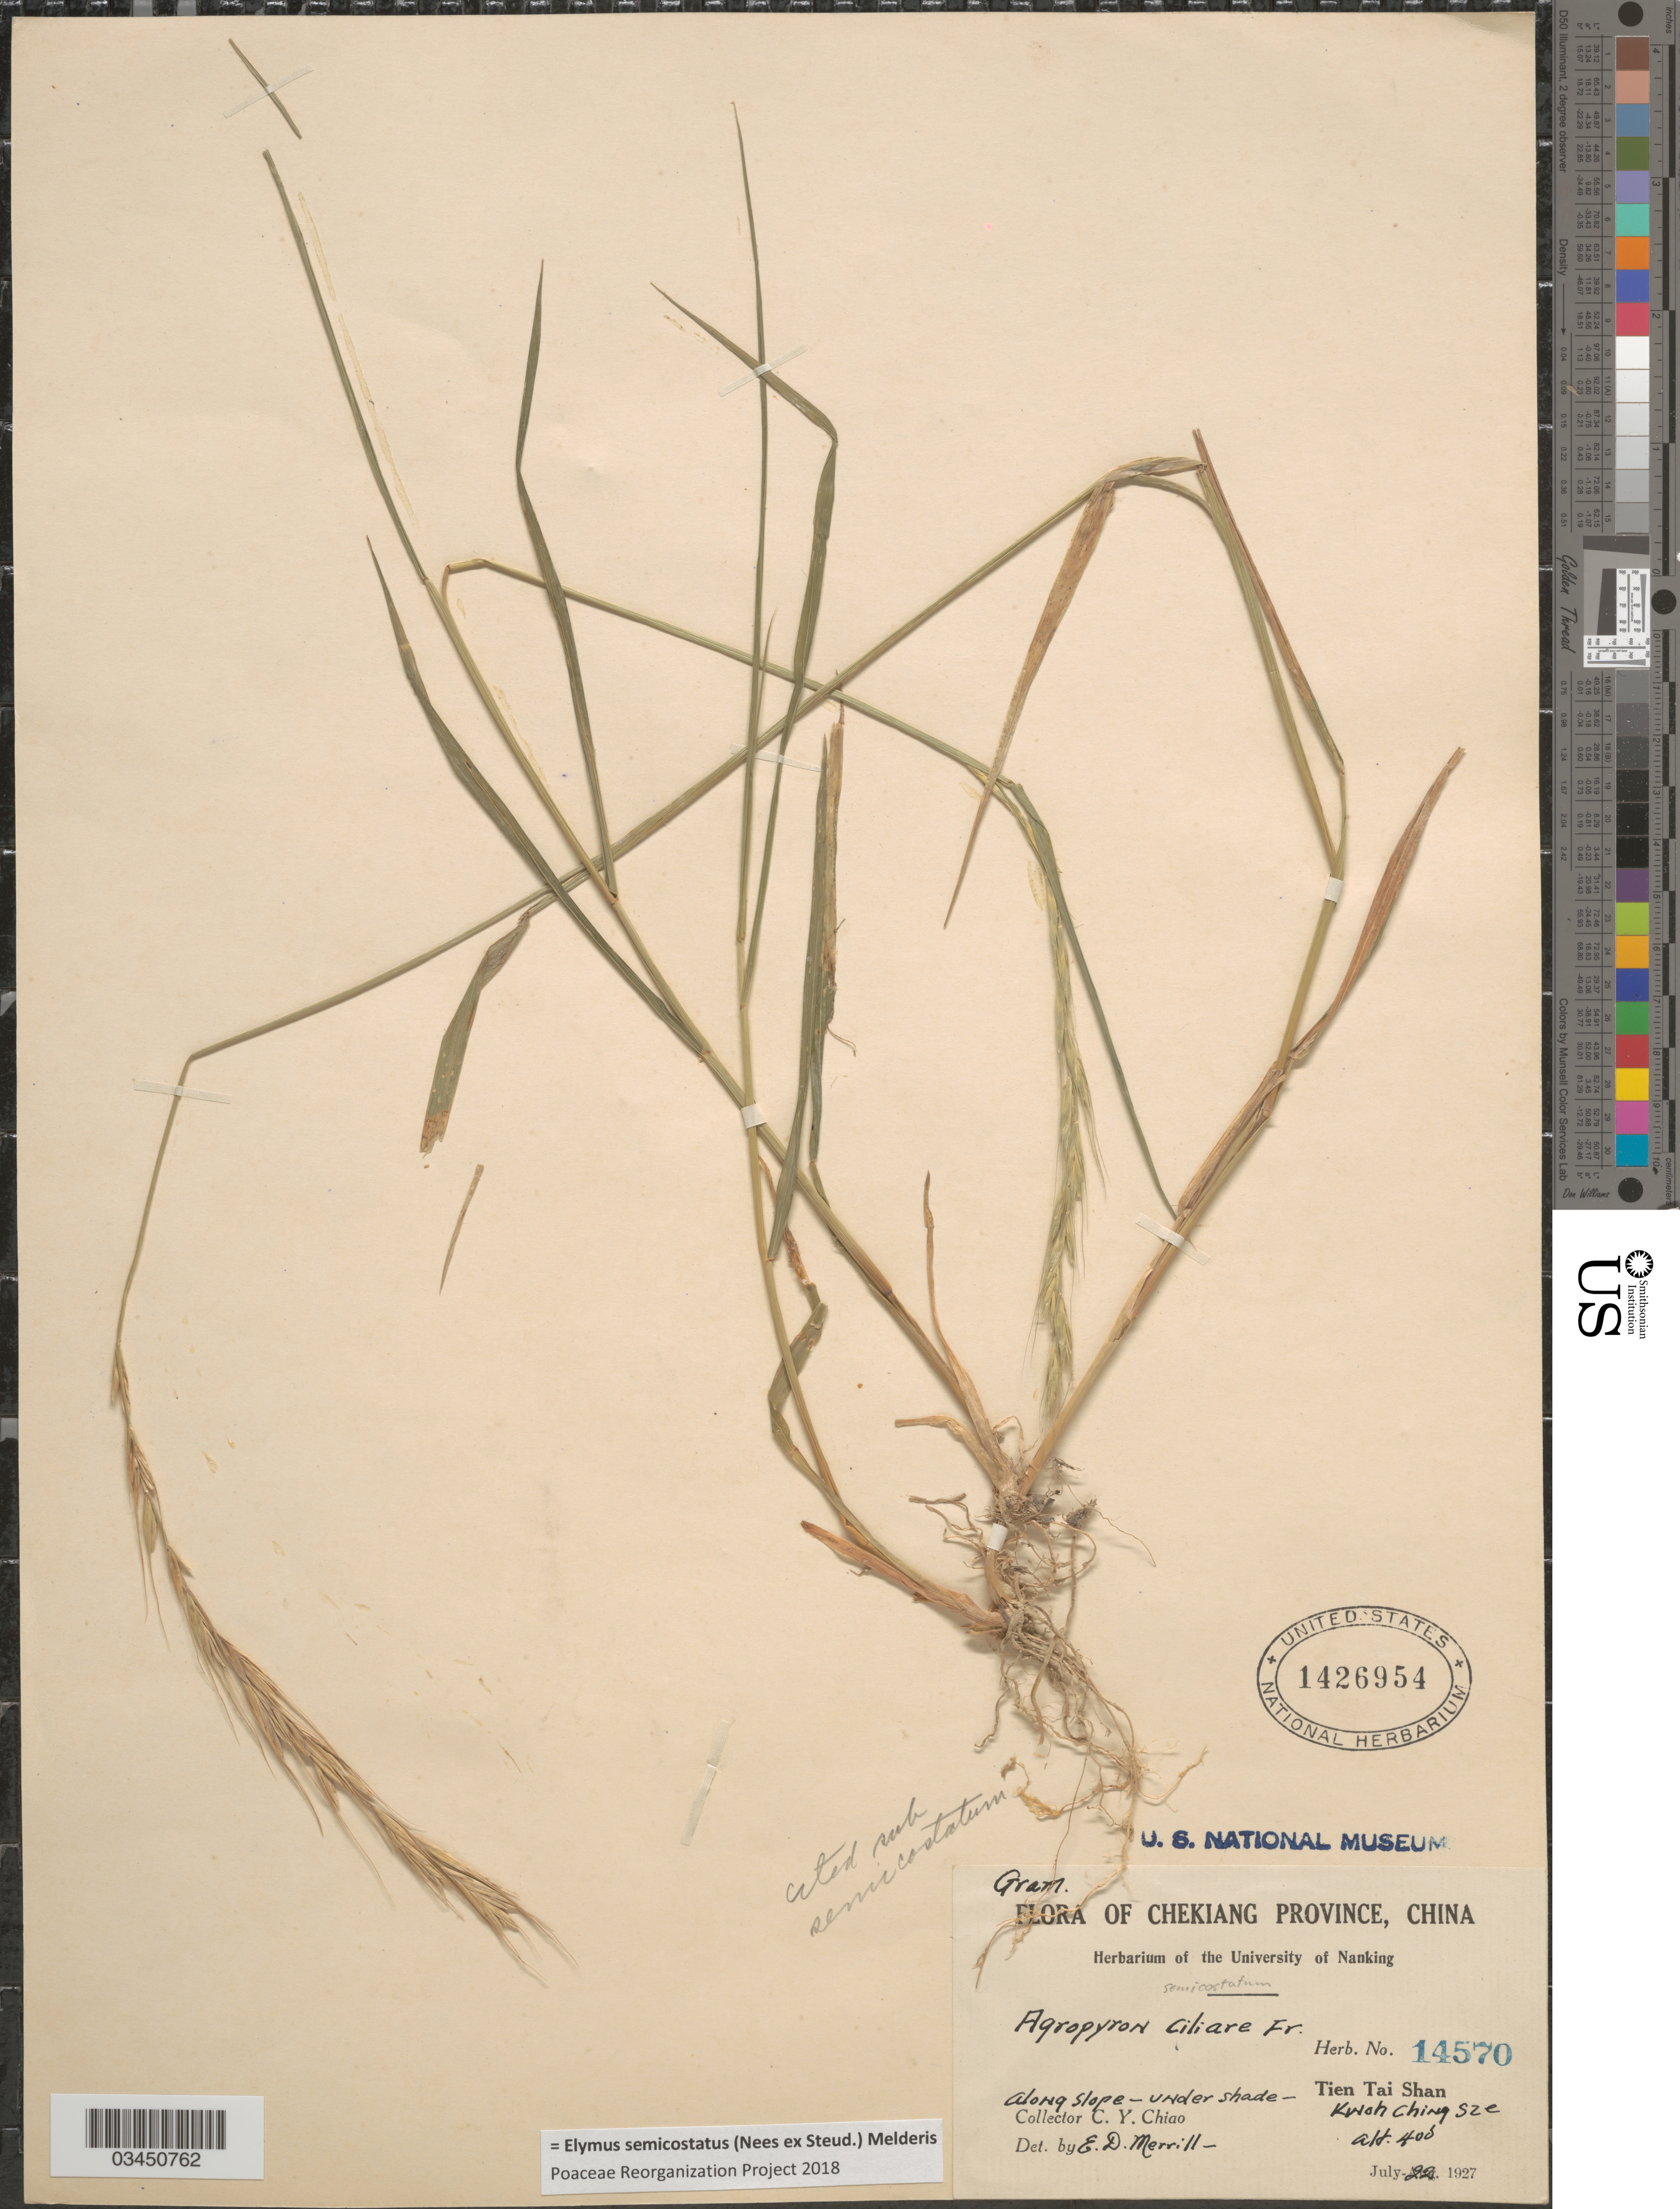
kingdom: Plantae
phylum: Tracheophyta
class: Liliopsida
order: Poales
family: Poaceae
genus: Elymus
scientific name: Elymus semicostatus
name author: (Nees ex Steud.) Melderis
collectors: C. Y. Chiao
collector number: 14570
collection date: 1927-07-22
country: China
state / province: Zhejiang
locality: Chekiang Province. Tien Tai Shan. Kwoh Ching Sze.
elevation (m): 122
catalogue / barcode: US 1426954